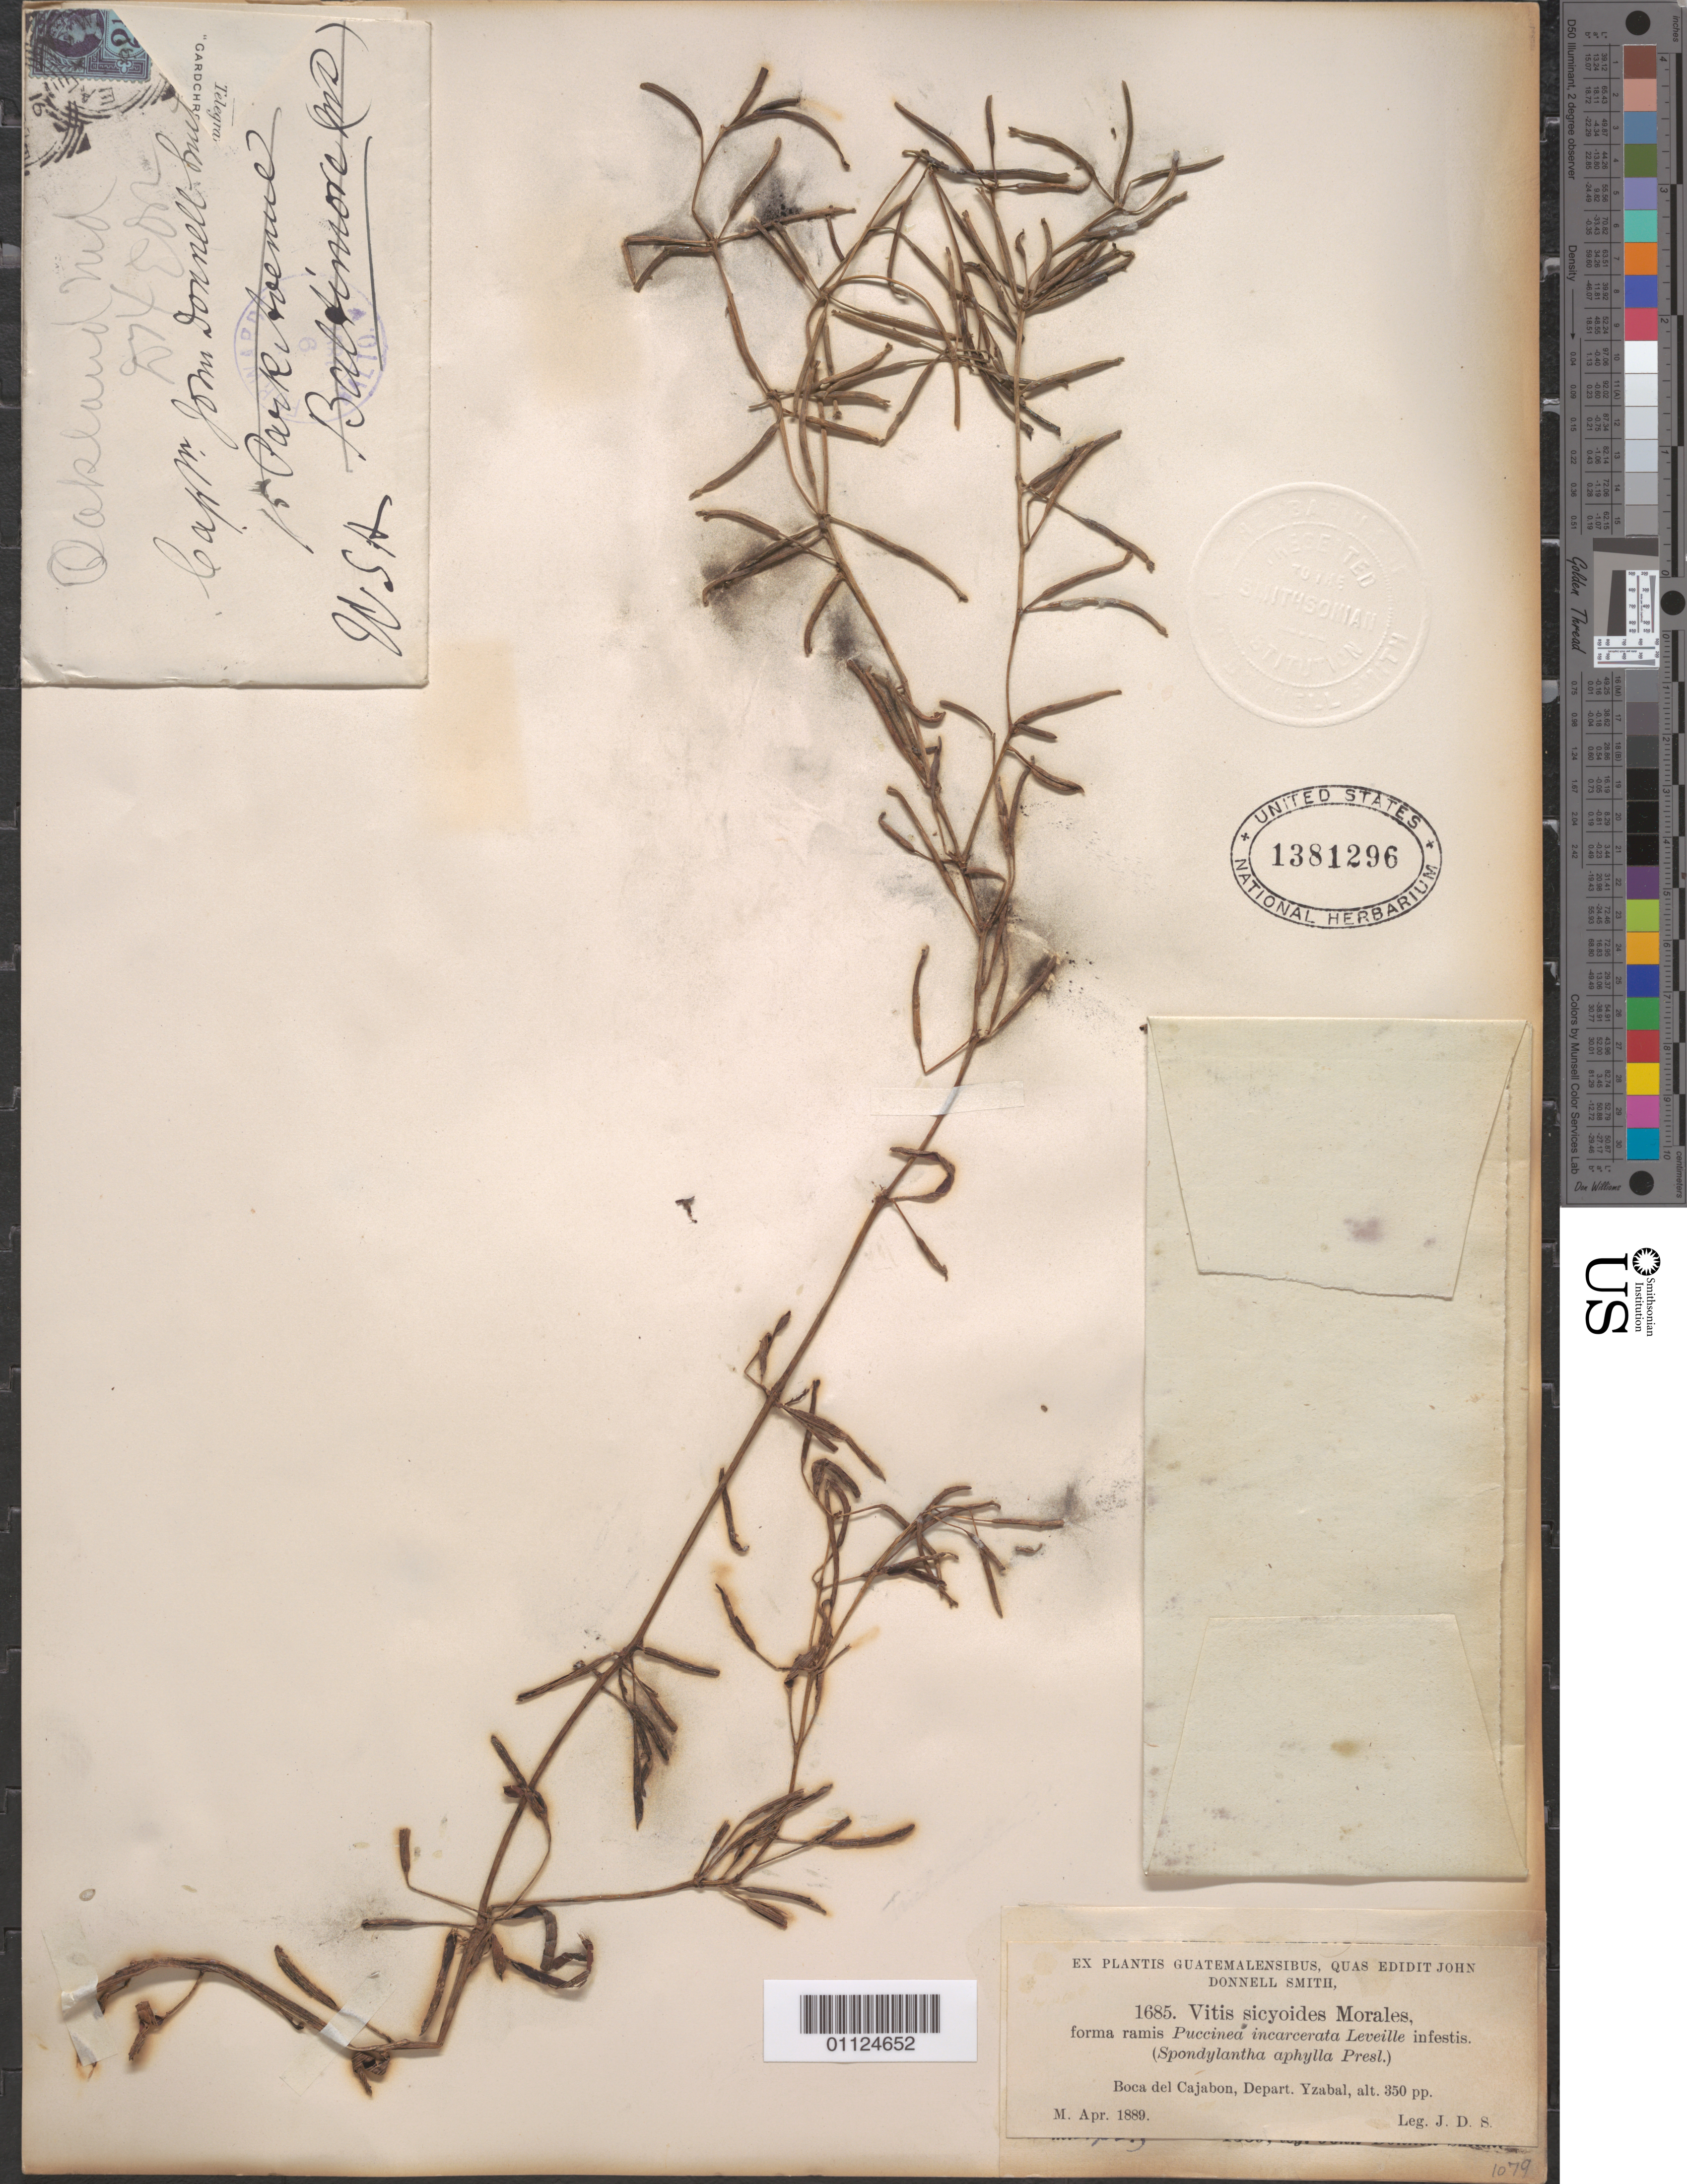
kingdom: Plantae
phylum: Tracheophyta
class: Magnoliopsida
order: Vitales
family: Vitaceae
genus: Cissus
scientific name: Cissus verticillata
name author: (L.) Nicolson & C.E. Jarvis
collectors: ex Herb. John Donnell Smith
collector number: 1685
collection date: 1889-04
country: Guatemala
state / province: Izabal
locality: Boca del Cajabon.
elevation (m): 107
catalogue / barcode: US 1381296